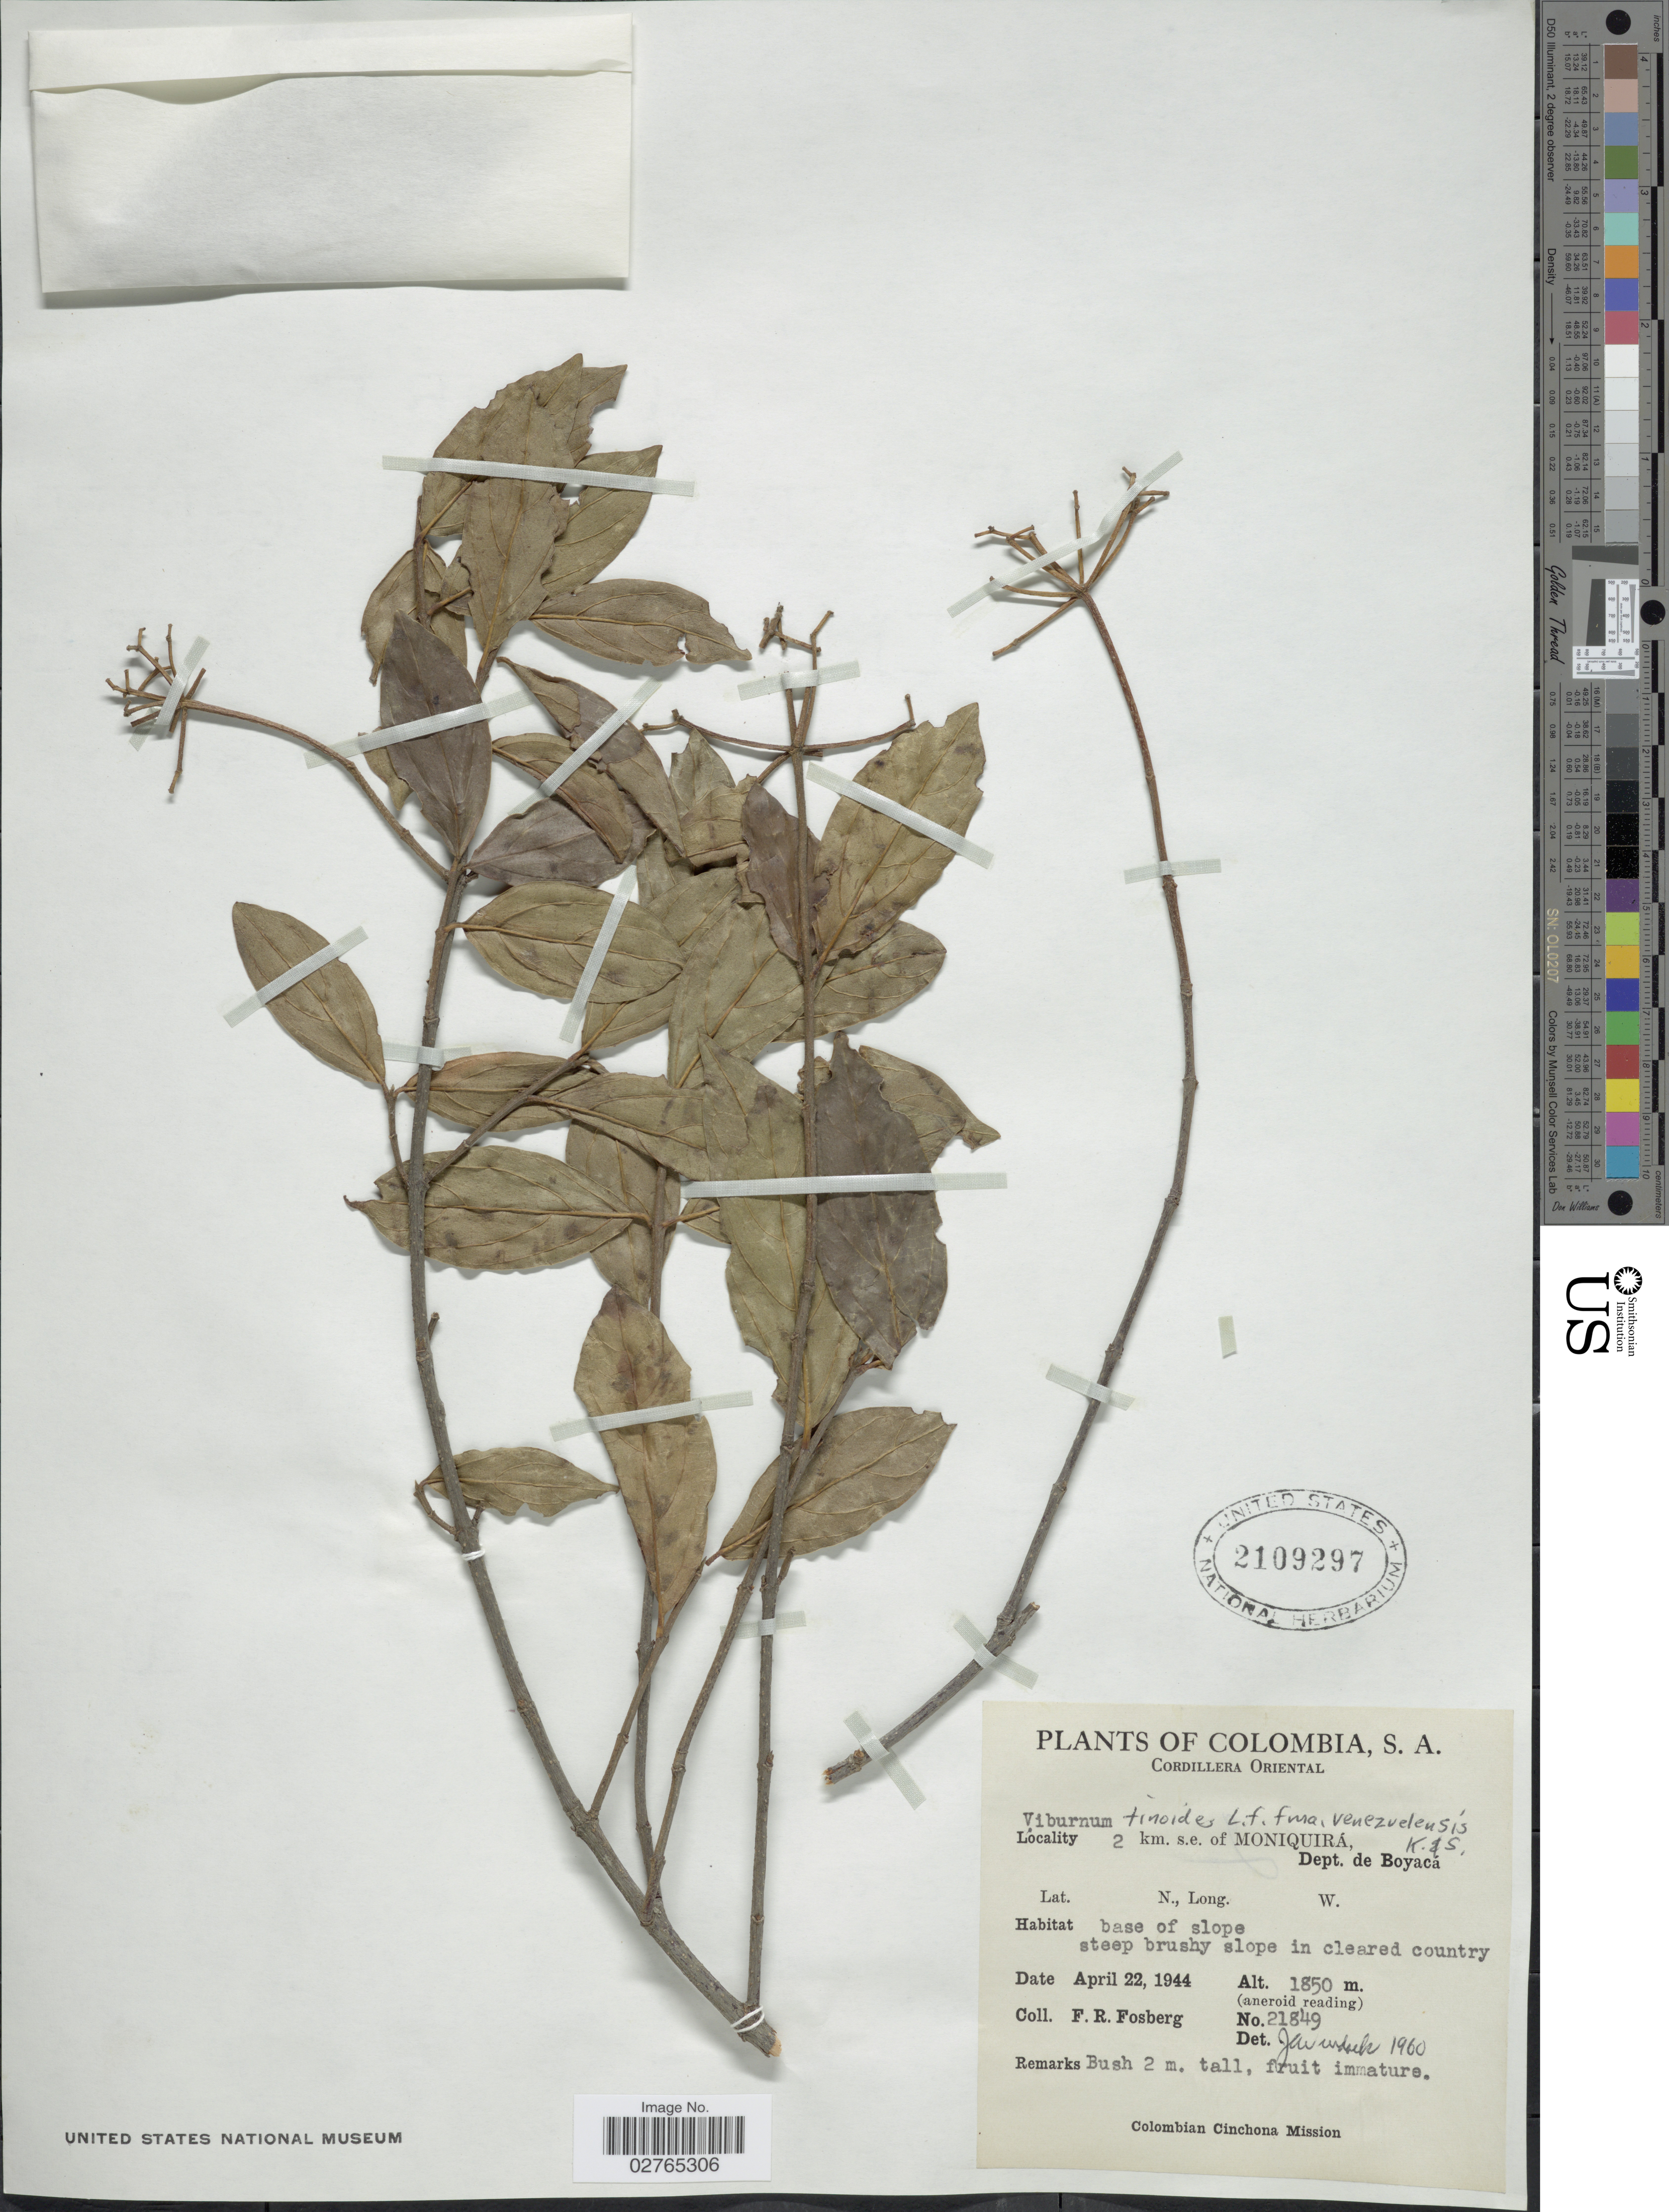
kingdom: Plantae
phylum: Tracheophyta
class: Magnoliopsida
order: Dipsacales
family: Viburnaceae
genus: Viburnum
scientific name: Viburnum tinoides var. venezuelense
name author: L. f.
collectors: F. R. Fosberg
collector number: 21849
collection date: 1944-04-22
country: Colombia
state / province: Boyacá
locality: Cordillera Oriental. 2 km. s.e. of Moniquirá, Dept. de Boyacá.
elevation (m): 1850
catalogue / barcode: US 2109297